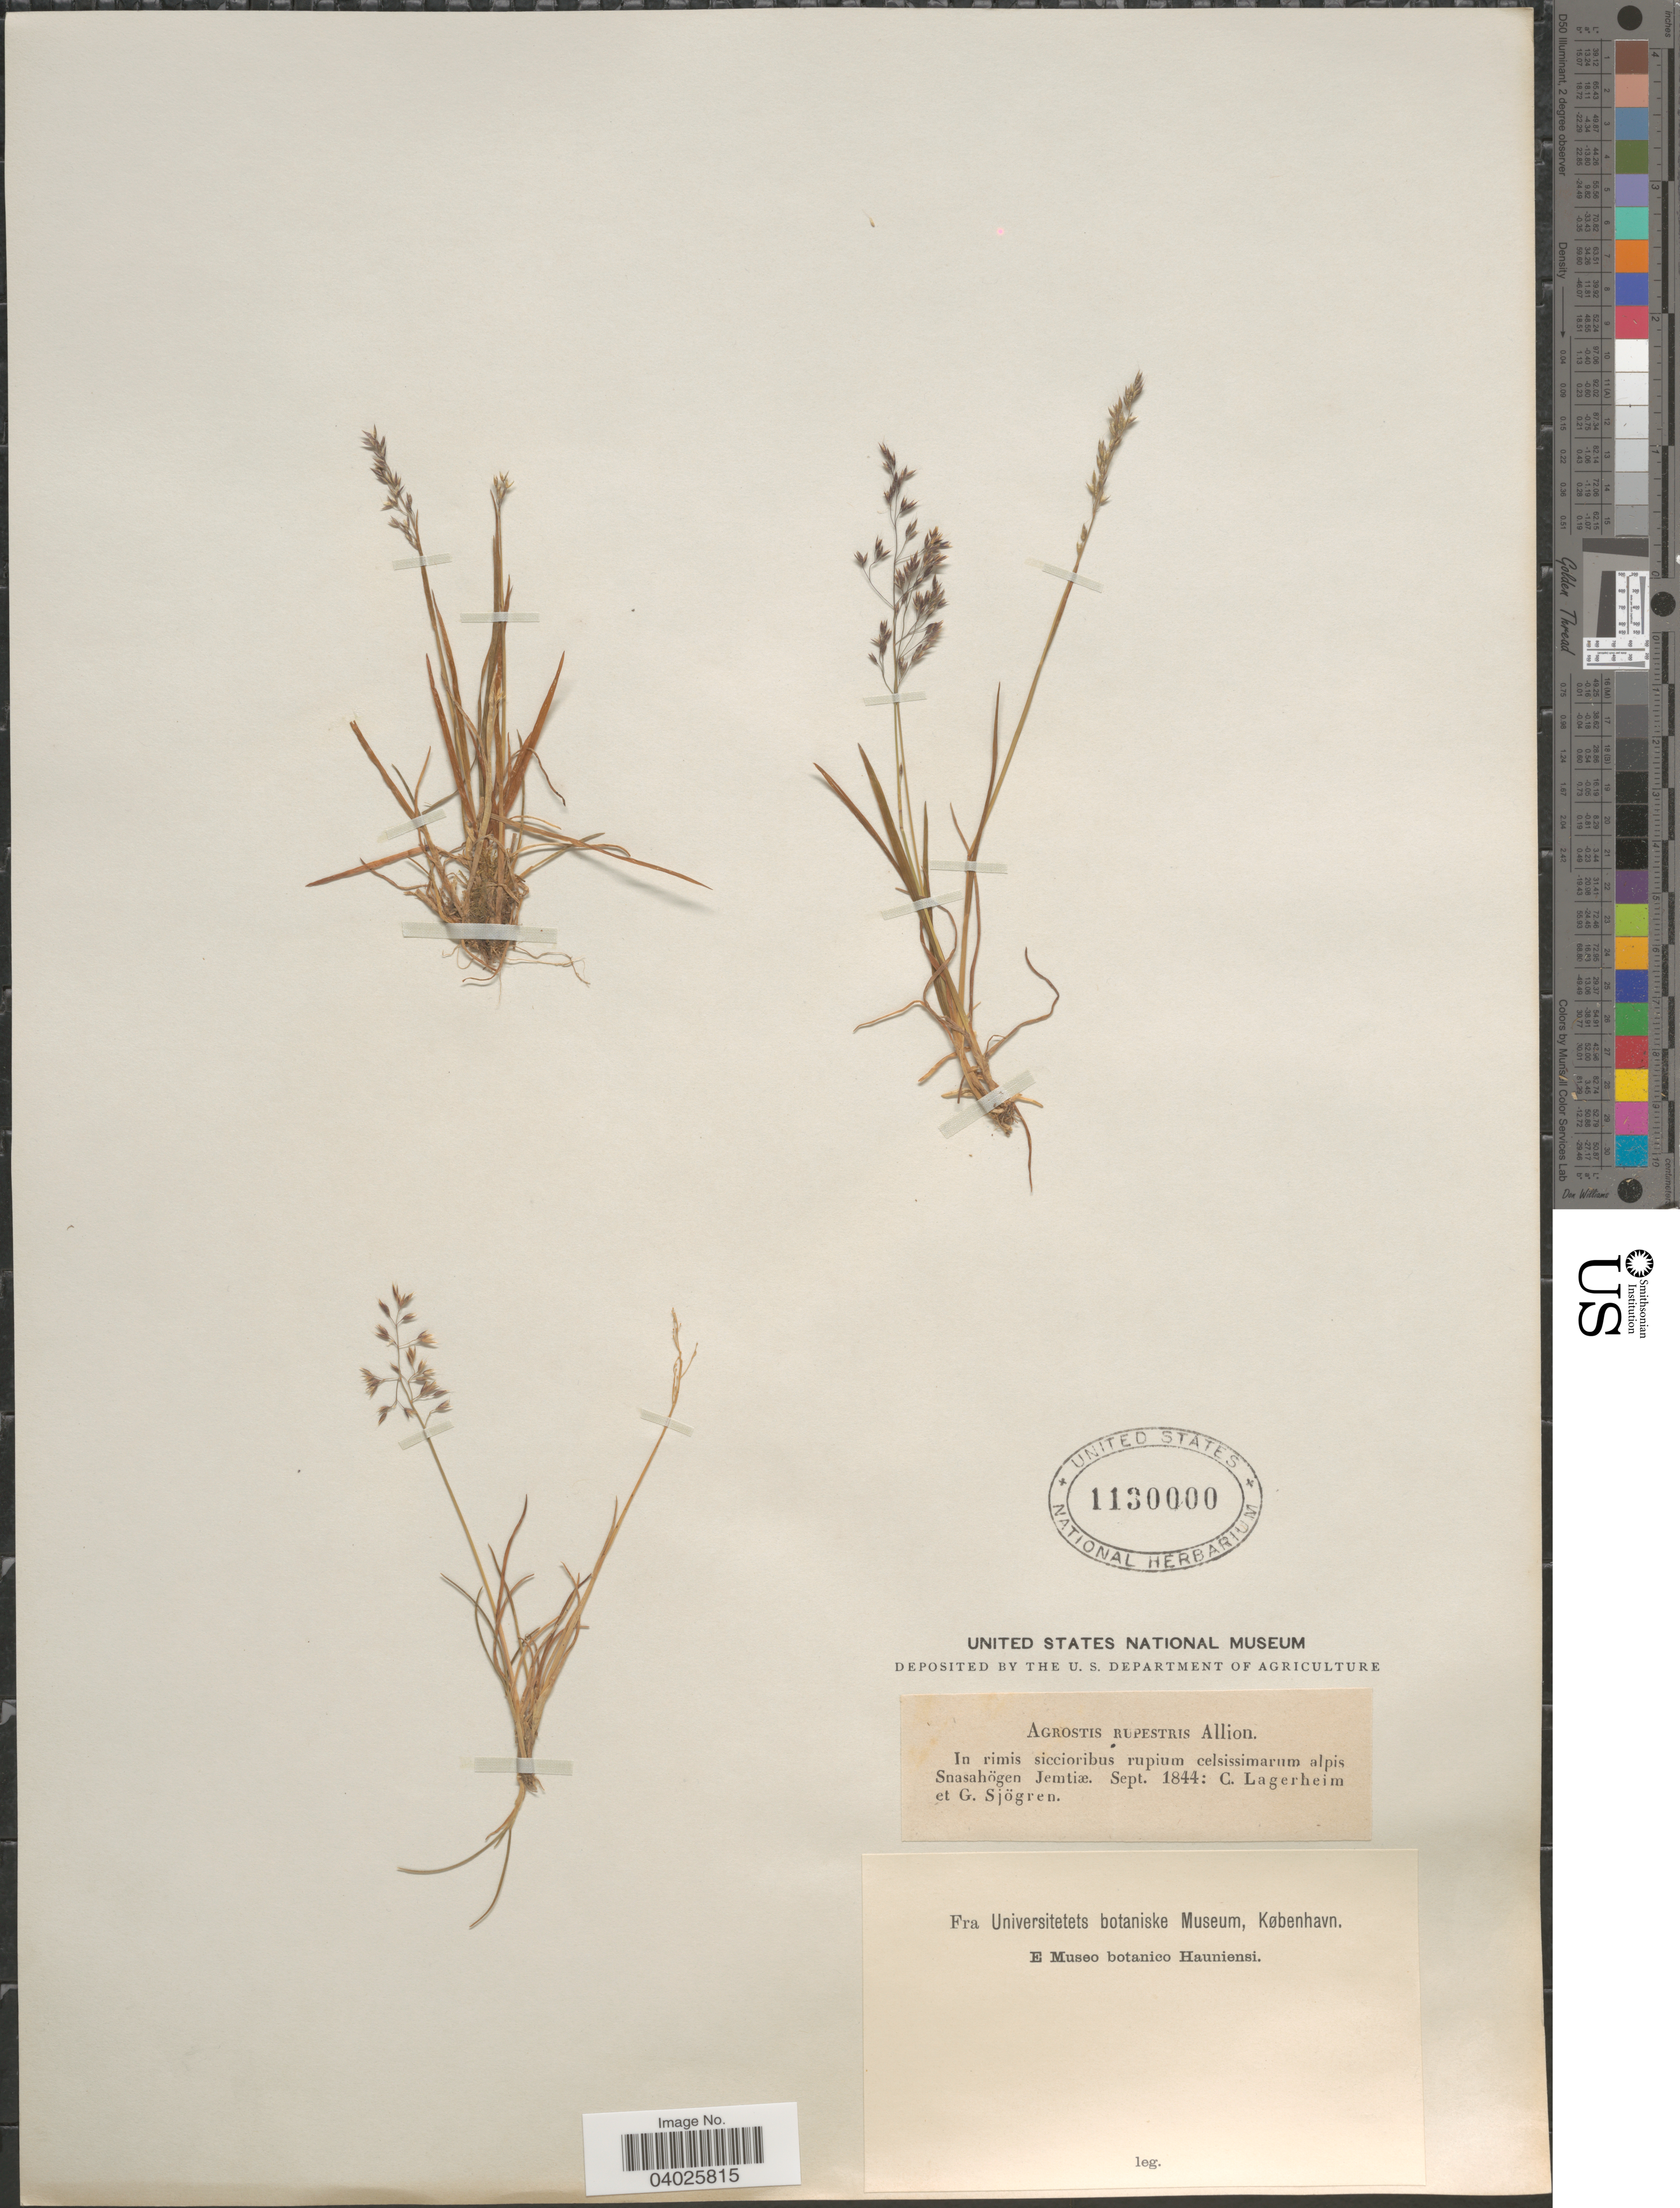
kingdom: Plantae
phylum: Tracheophyta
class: Liliopsida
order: Poales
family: Poaceae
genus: Agrostis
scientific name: Agrostis rupestris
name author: All.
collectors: C. Lagerheim & G. Sjögren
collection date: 1844-09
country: Sweden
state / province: Jämtland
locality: In rimis siccioribus rupium celsissimarum alpis Snasahögen Jemtiae.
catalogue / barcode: US 1130000